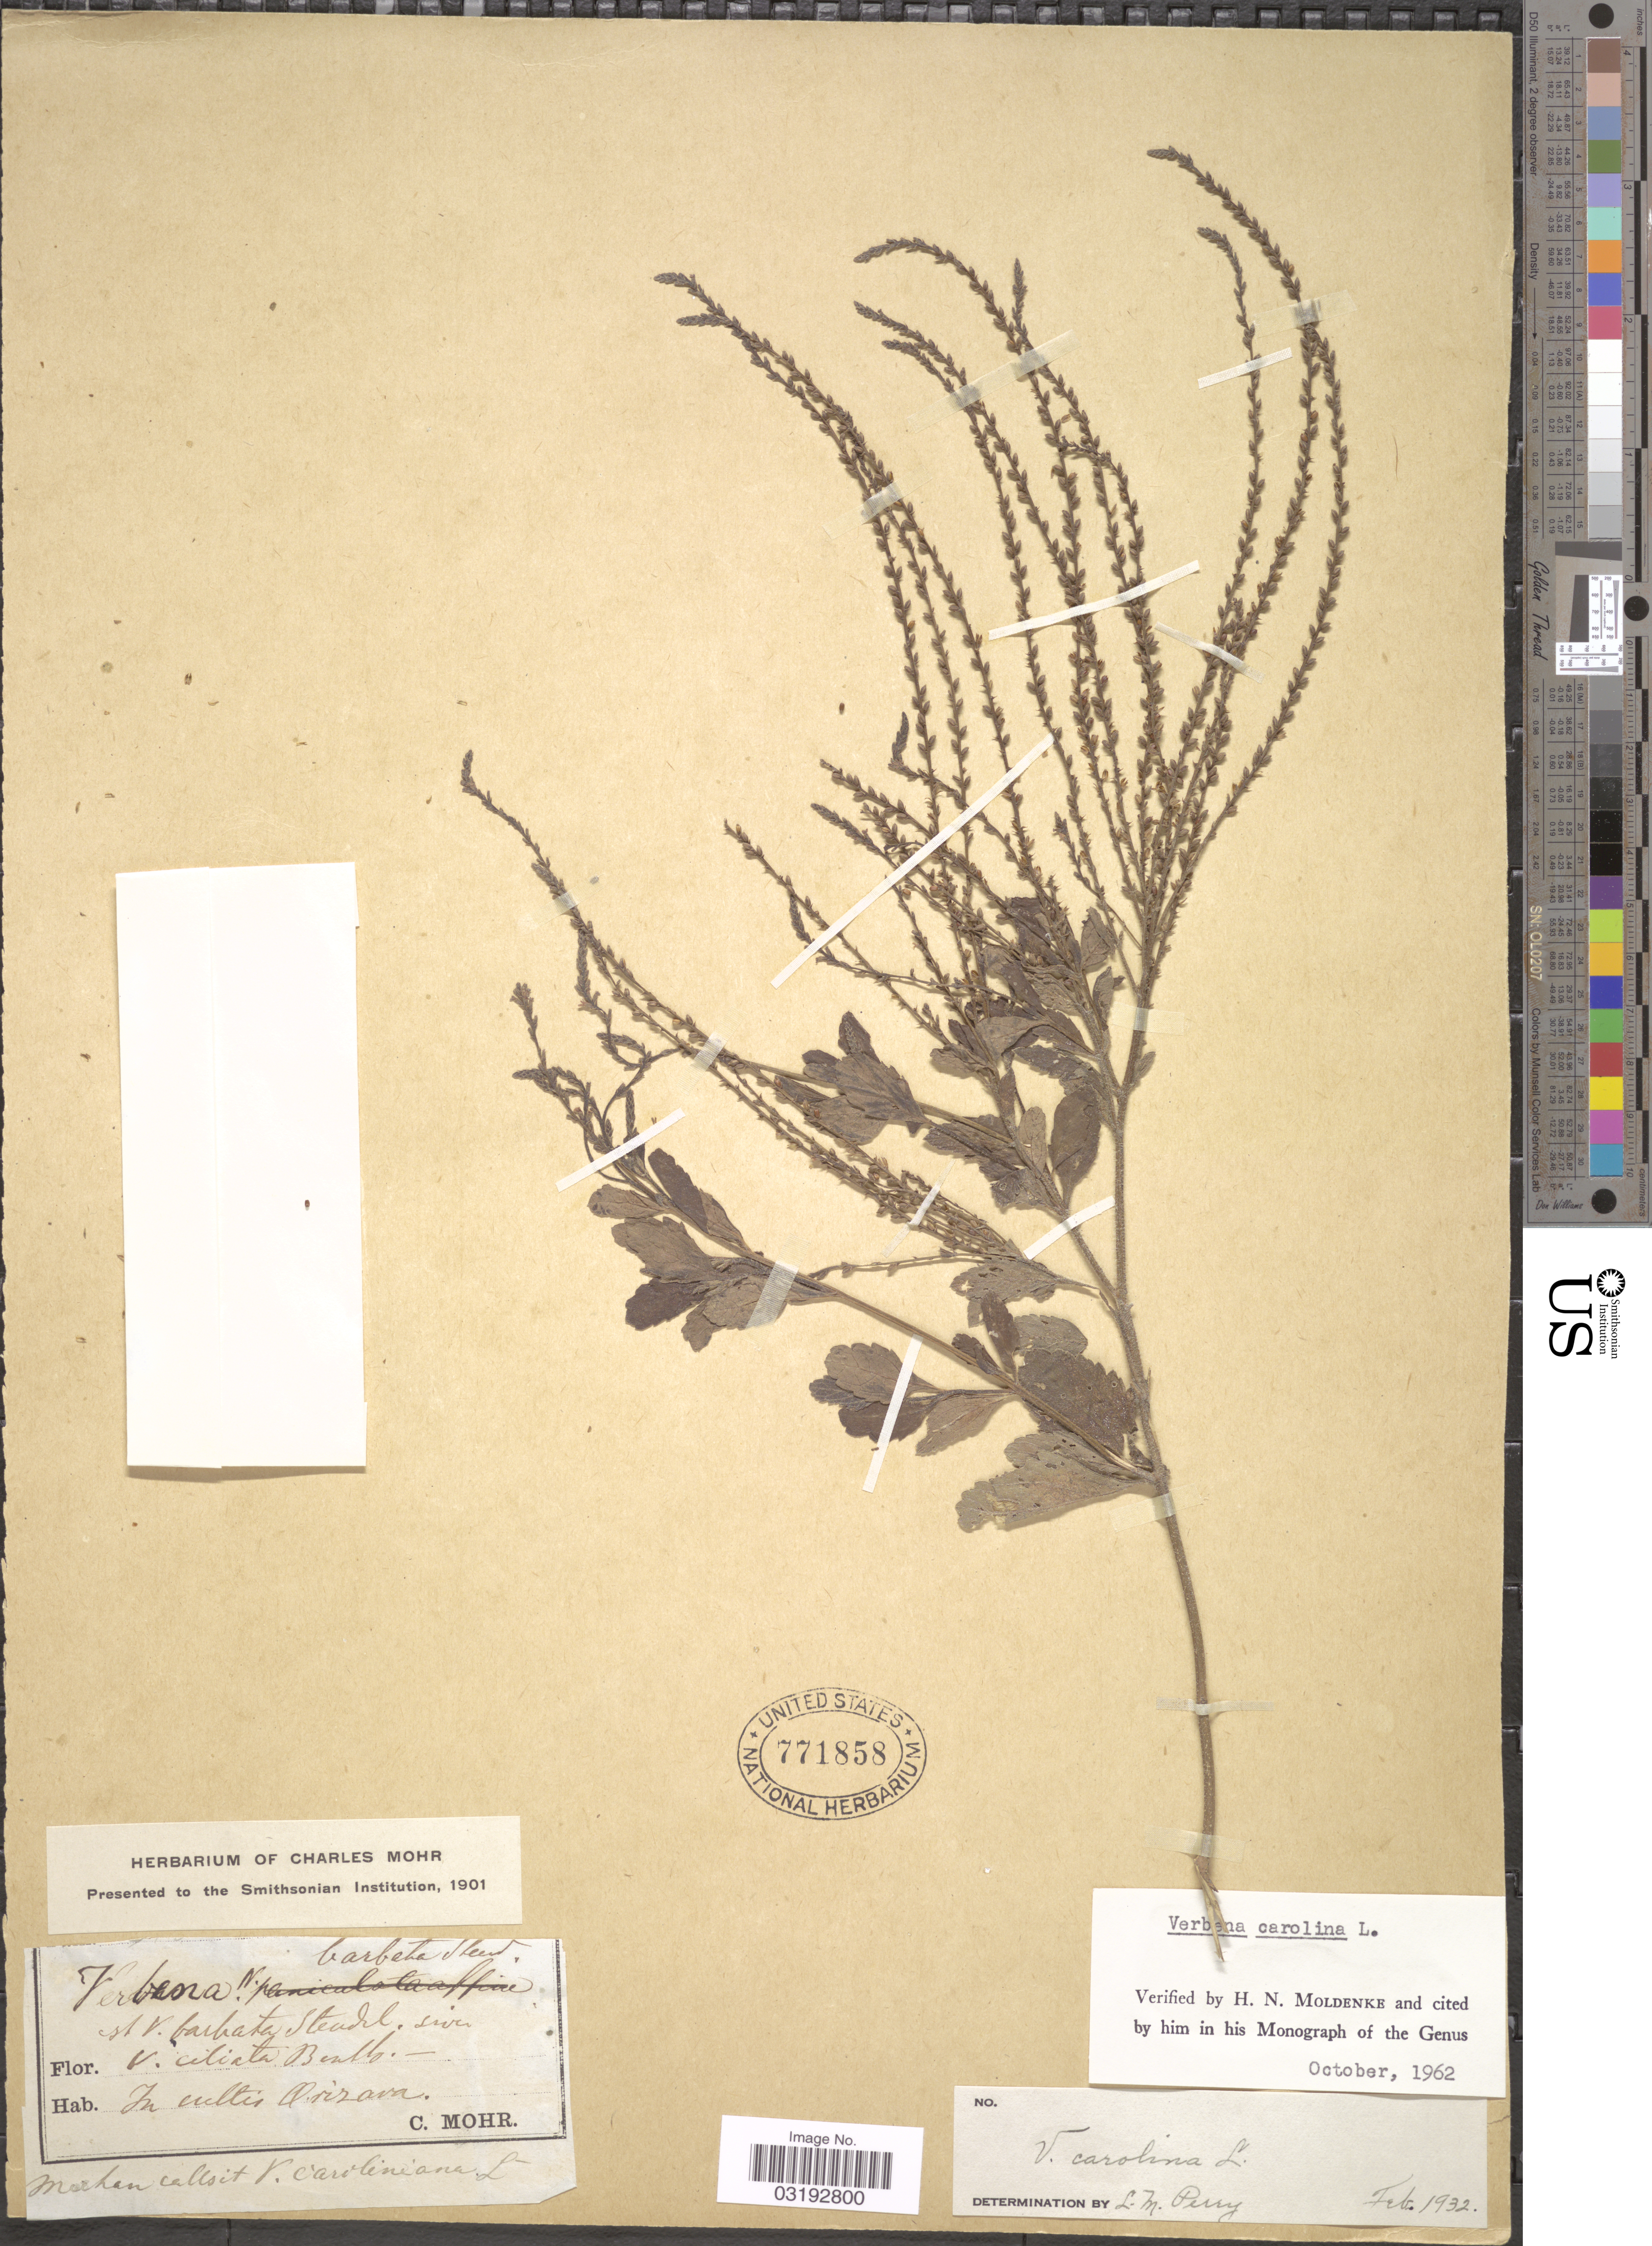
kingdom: Plantae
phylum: Tracheophyta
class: Magnoliopsida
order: Lamiales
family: Verbenaceae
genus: Verbena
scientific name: Verbena carolina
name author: L.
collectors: Mohr, C. T. (herbarium)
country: Mexico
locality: Orizava.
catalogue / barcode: US 771858